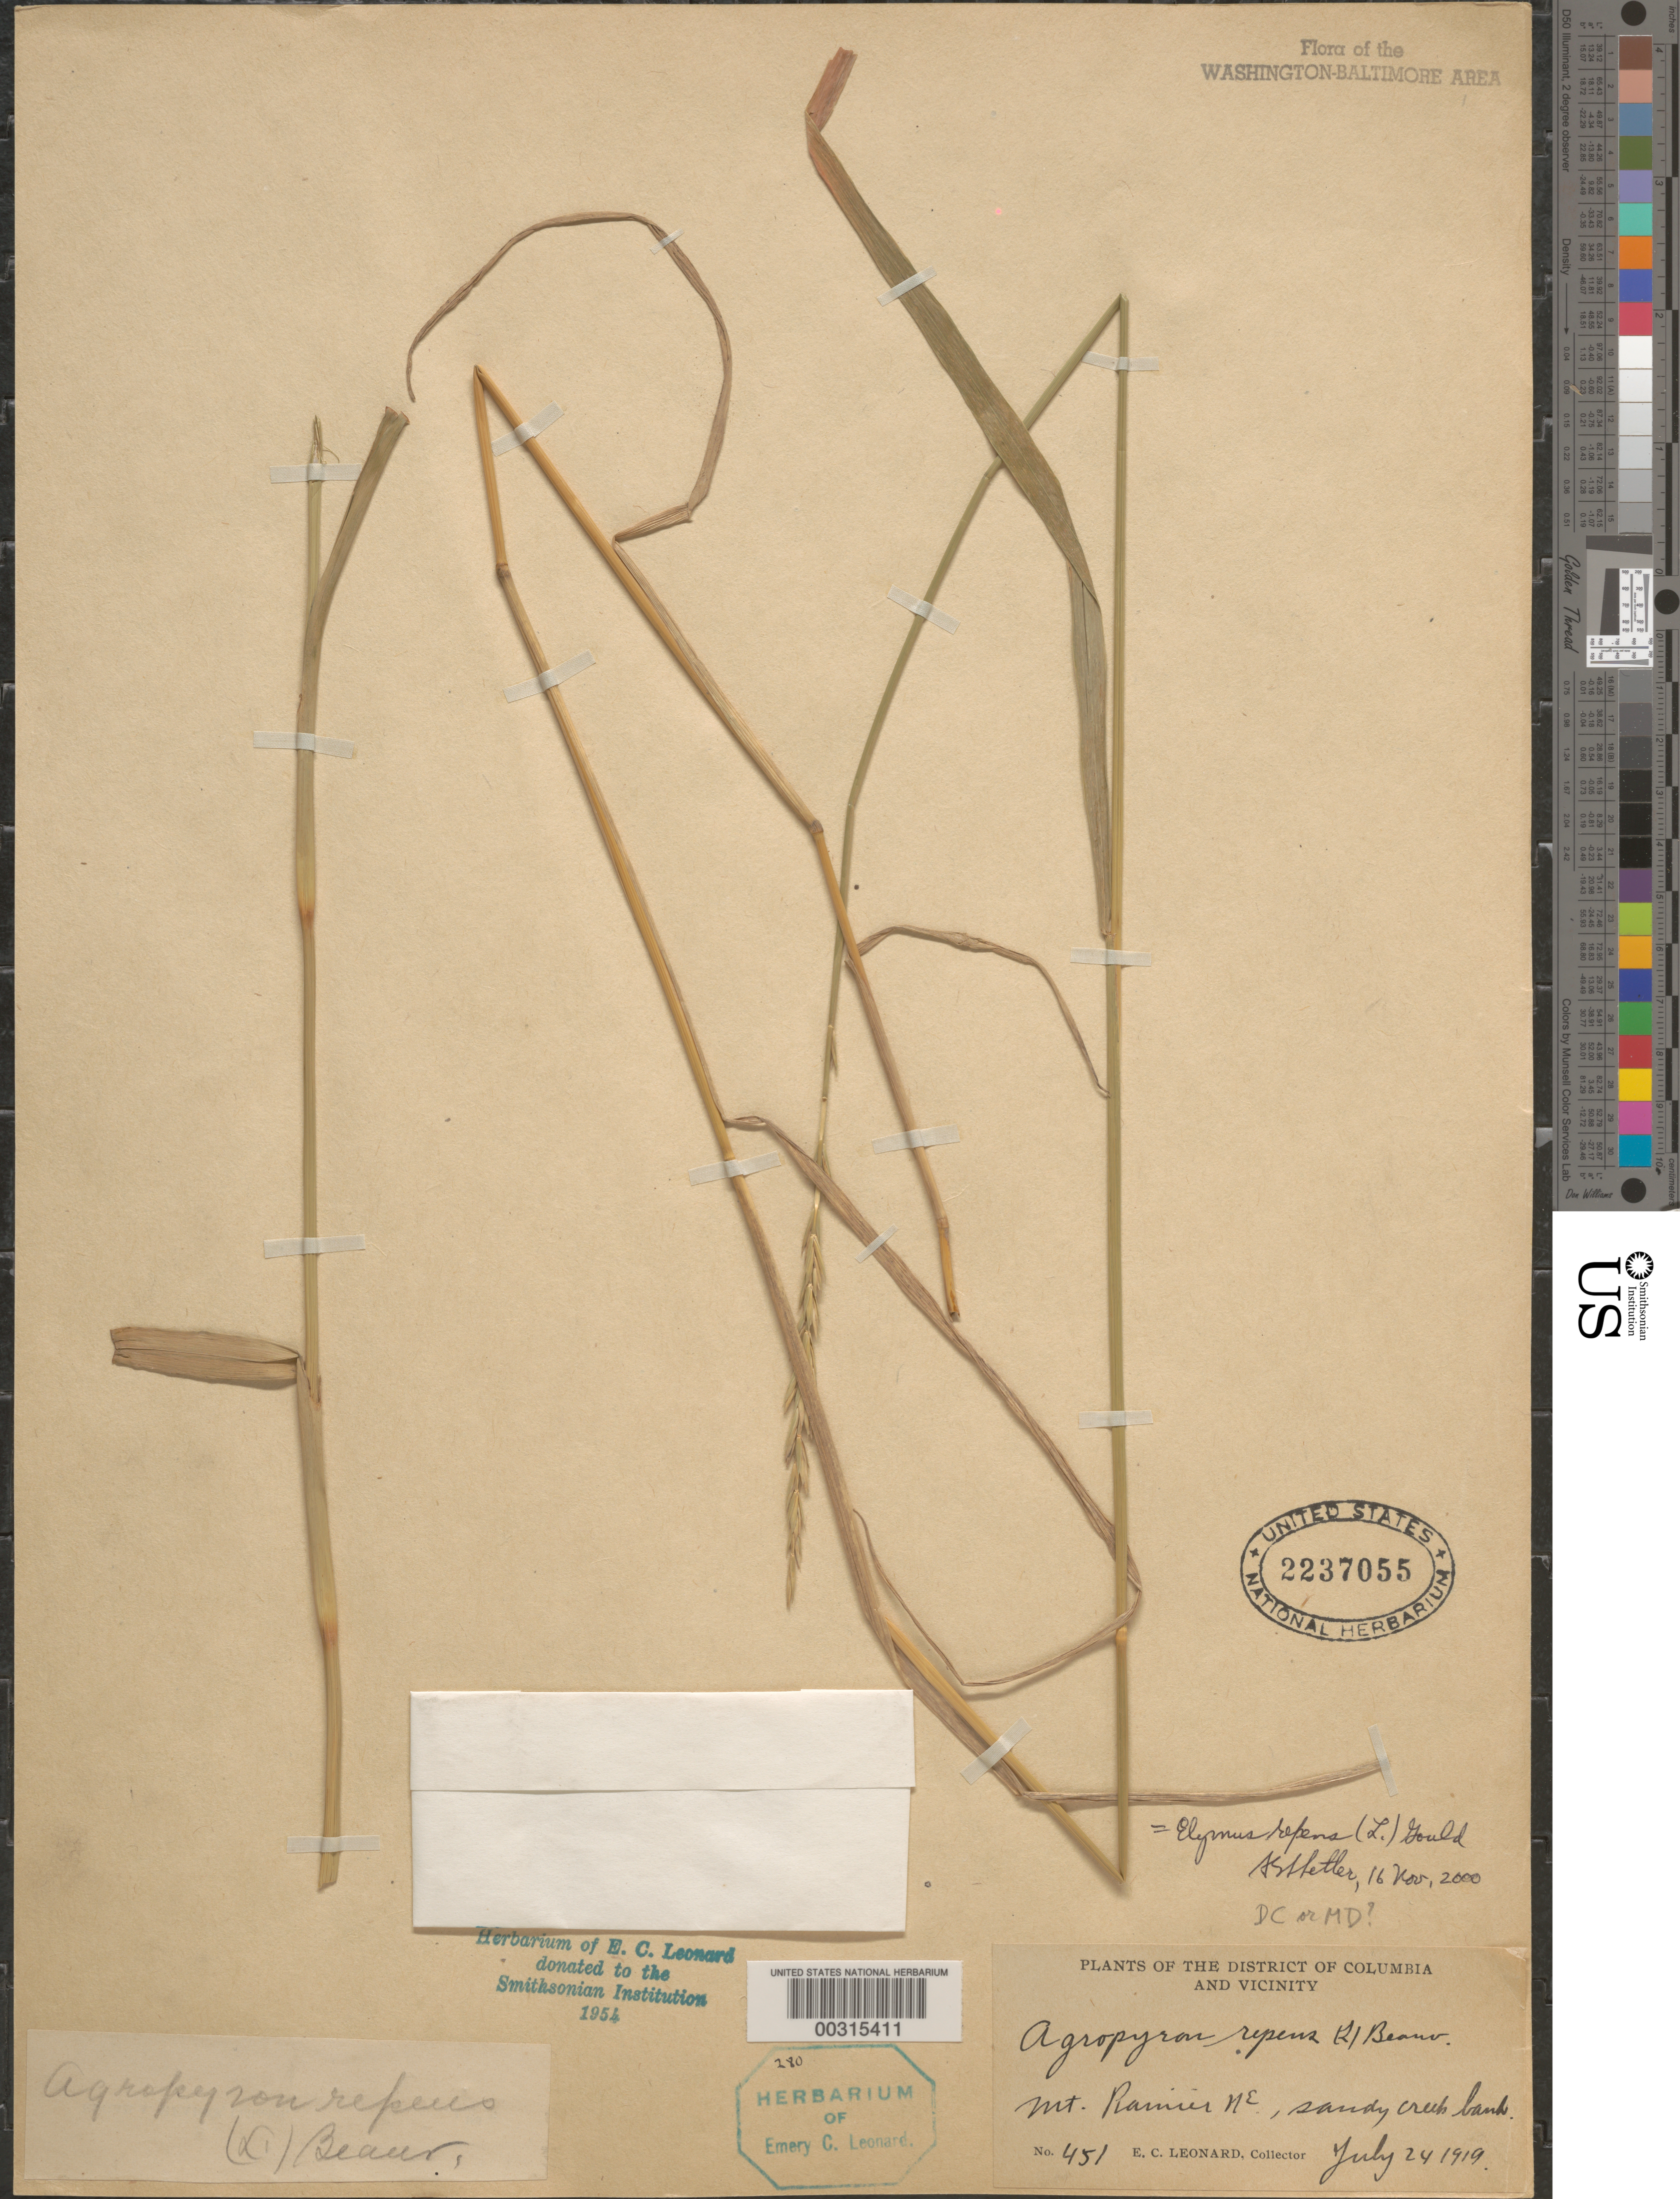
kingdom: Plantae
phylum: Tracheophyta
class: Liliopsida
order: Poales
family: Poaceae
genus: Elymus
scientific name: Elymus repens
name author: (L.) Gould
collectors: E. C. Leonard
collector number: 451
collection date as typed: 24 Jul 1919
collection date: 1919-07-24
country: United States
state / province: Maryland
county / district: Prince George's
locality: Mount Rainier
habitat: Sandy creek bank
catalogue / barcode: US 2237055